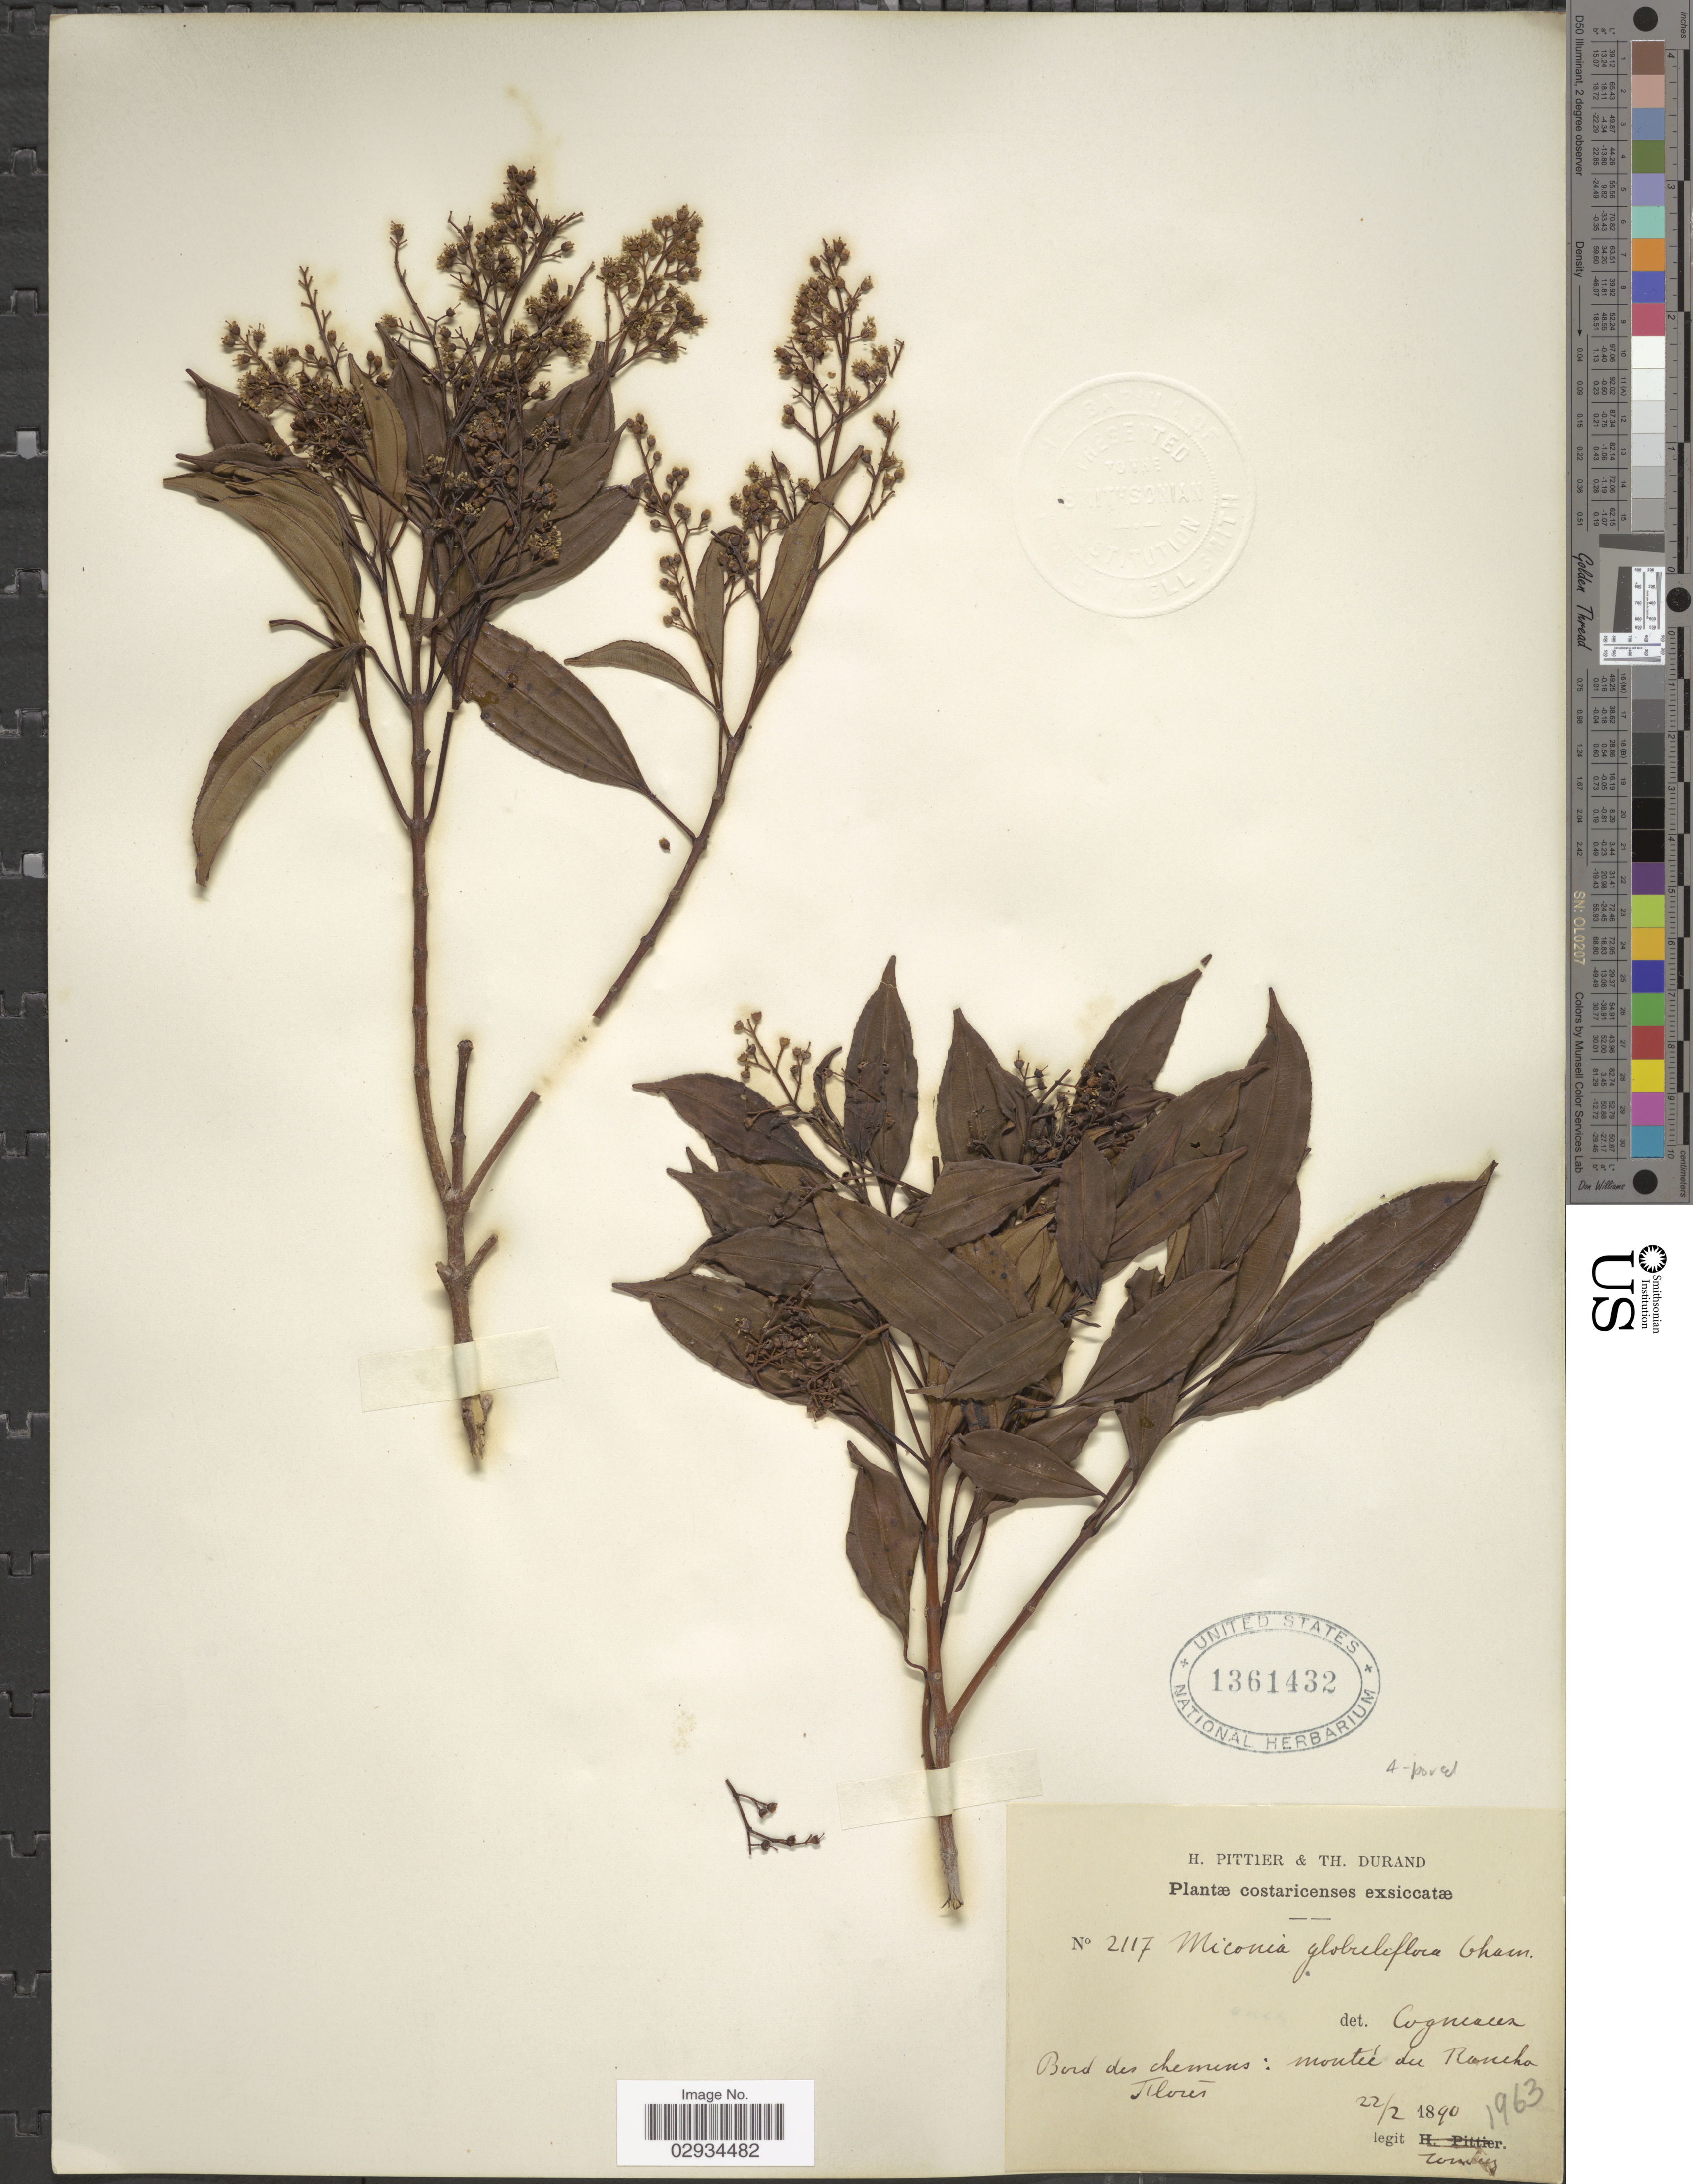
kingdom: Plantae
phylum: Tracheophyta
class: Magnoliopsida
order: Myrtales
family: Melastomataceae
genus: Miconia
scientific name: Miconia theizans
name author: (Bonpl.) Cogn.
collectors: Tonduz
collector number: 2117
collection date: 1890-02-22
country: Costa Rica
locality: Bord des chemins: montée du Rancho Florés.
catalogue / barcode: US 1361432